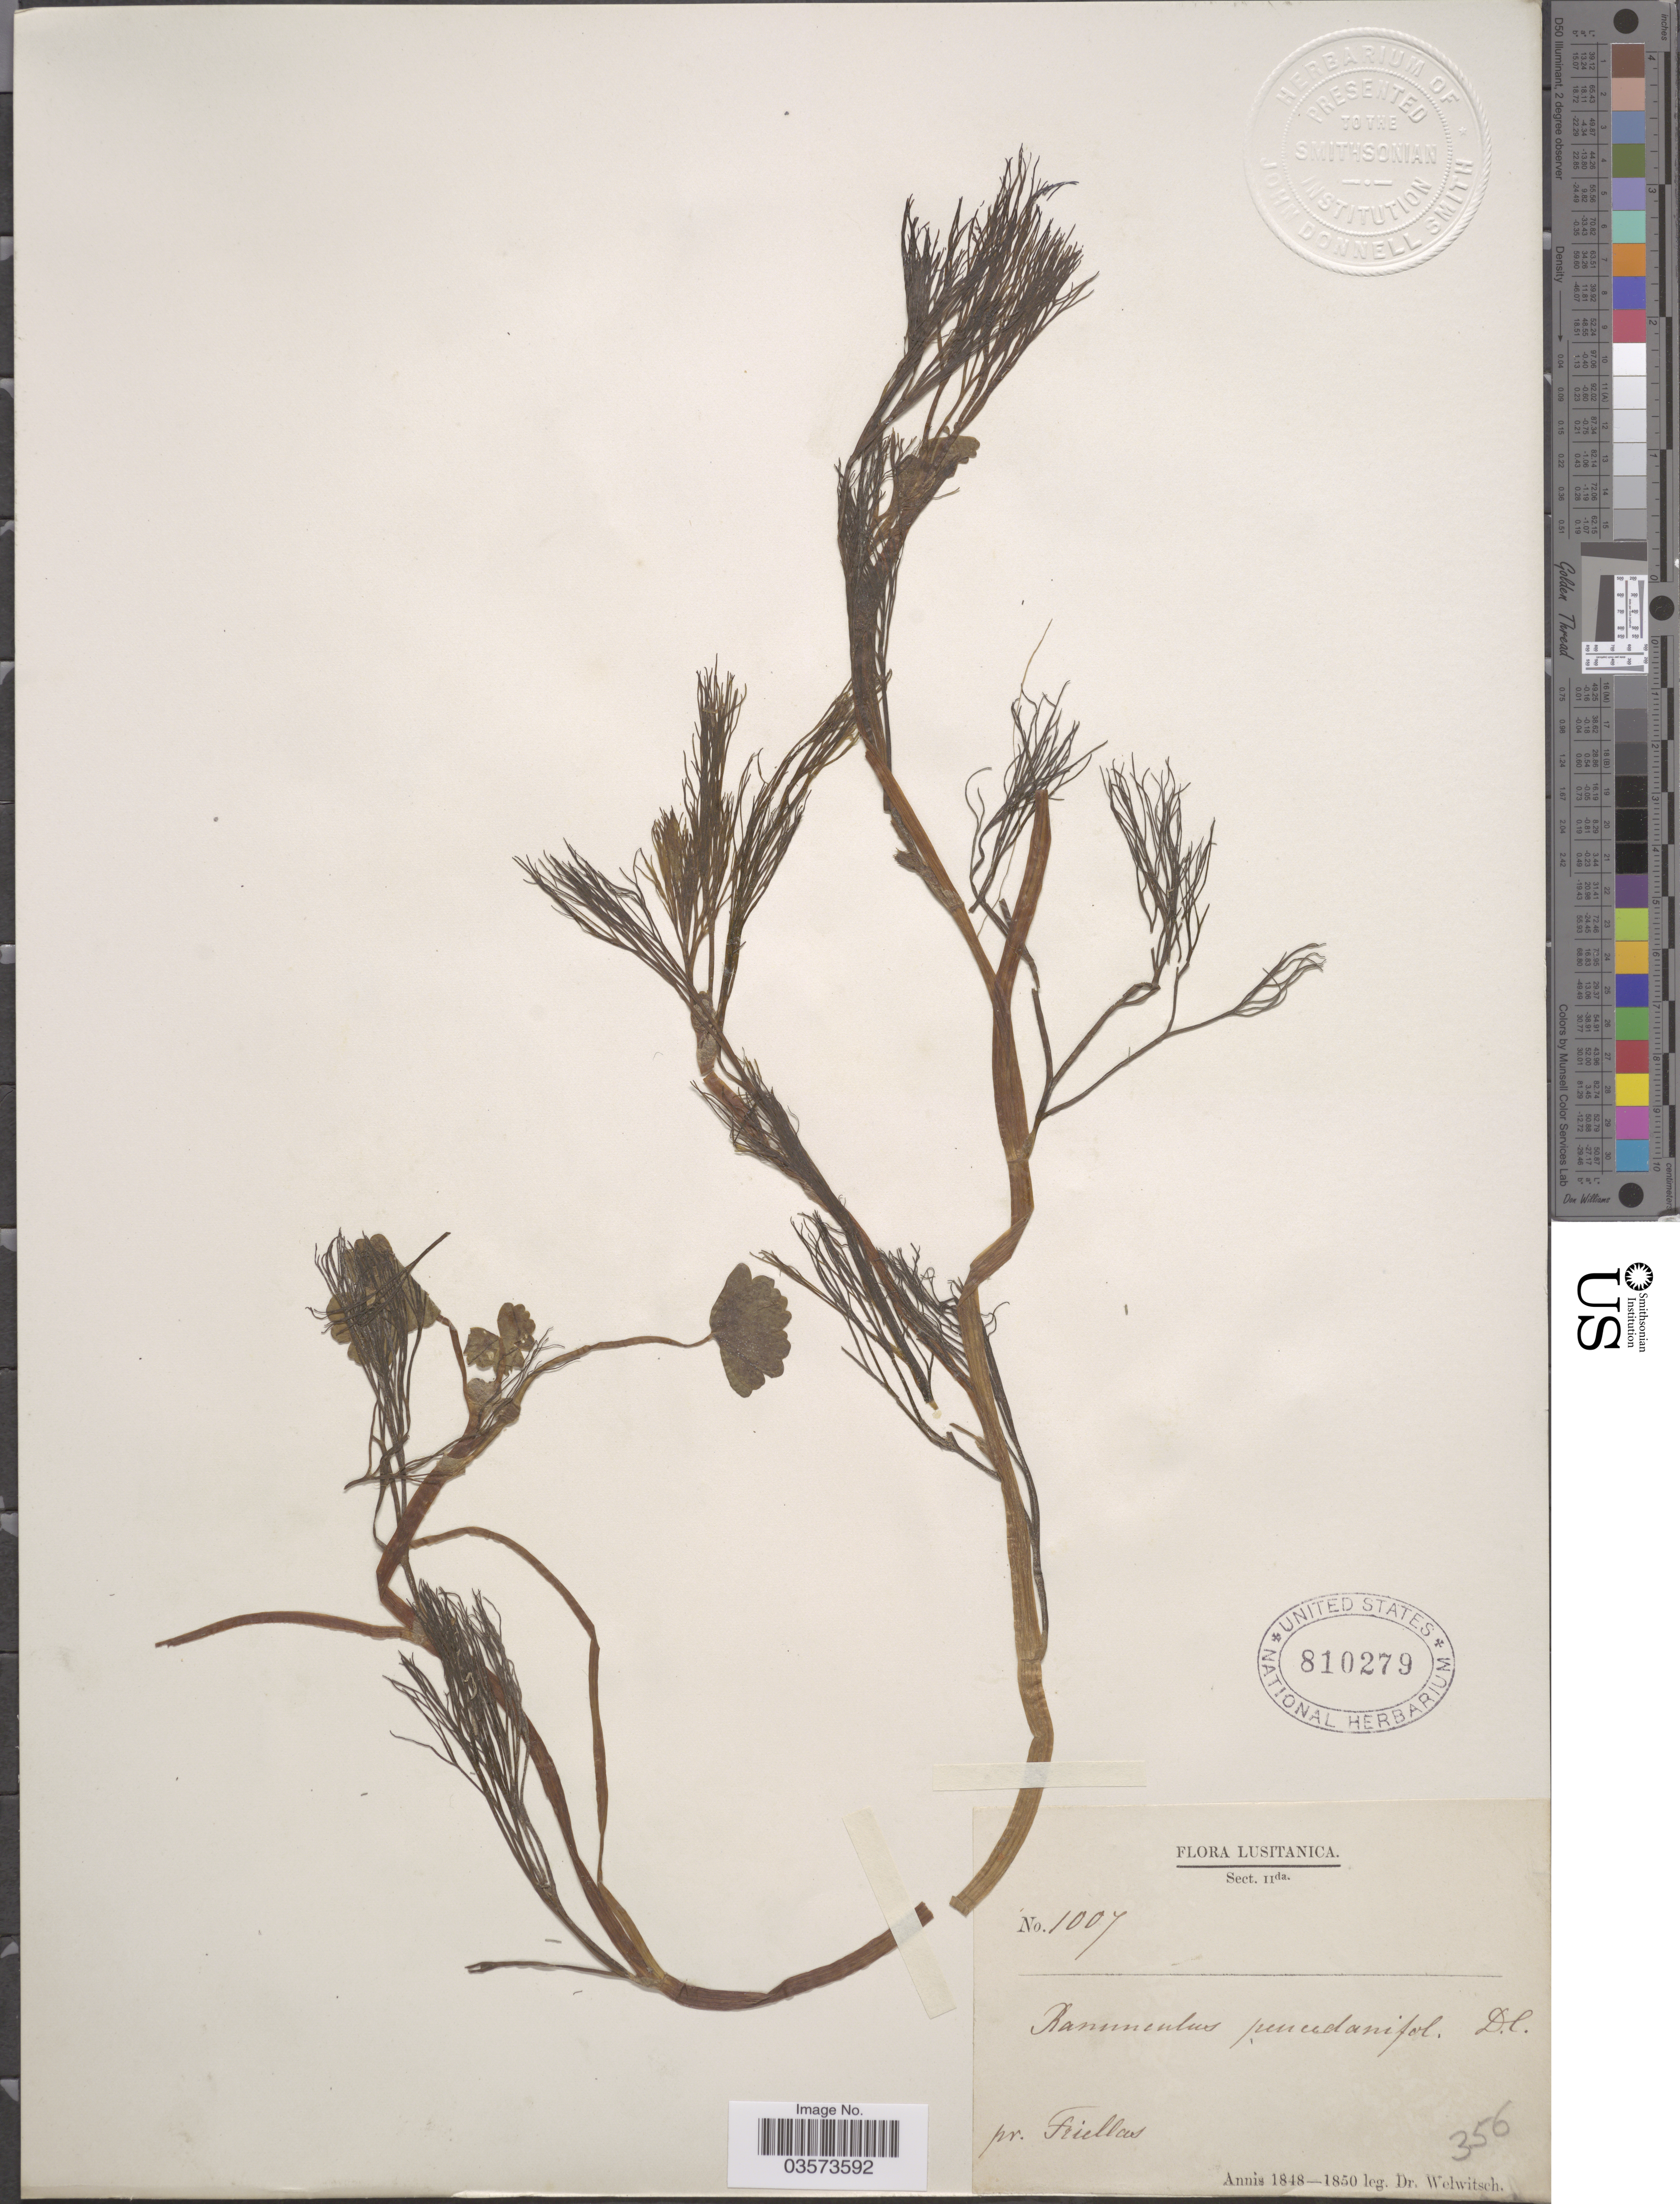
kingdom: Plantae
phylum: Tracheophyta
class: Magnoliopsida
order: Ranunculales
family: Ranunculaceae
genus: Ranunculus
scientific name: Ranunculus pseudofluitans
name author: Newbould ex Baker & Foggitt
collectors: -. Welwitsch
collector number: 1007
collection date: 1848/1850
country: Portugal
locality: Lusitanica. pr. Friellas.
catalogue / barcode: US 810279